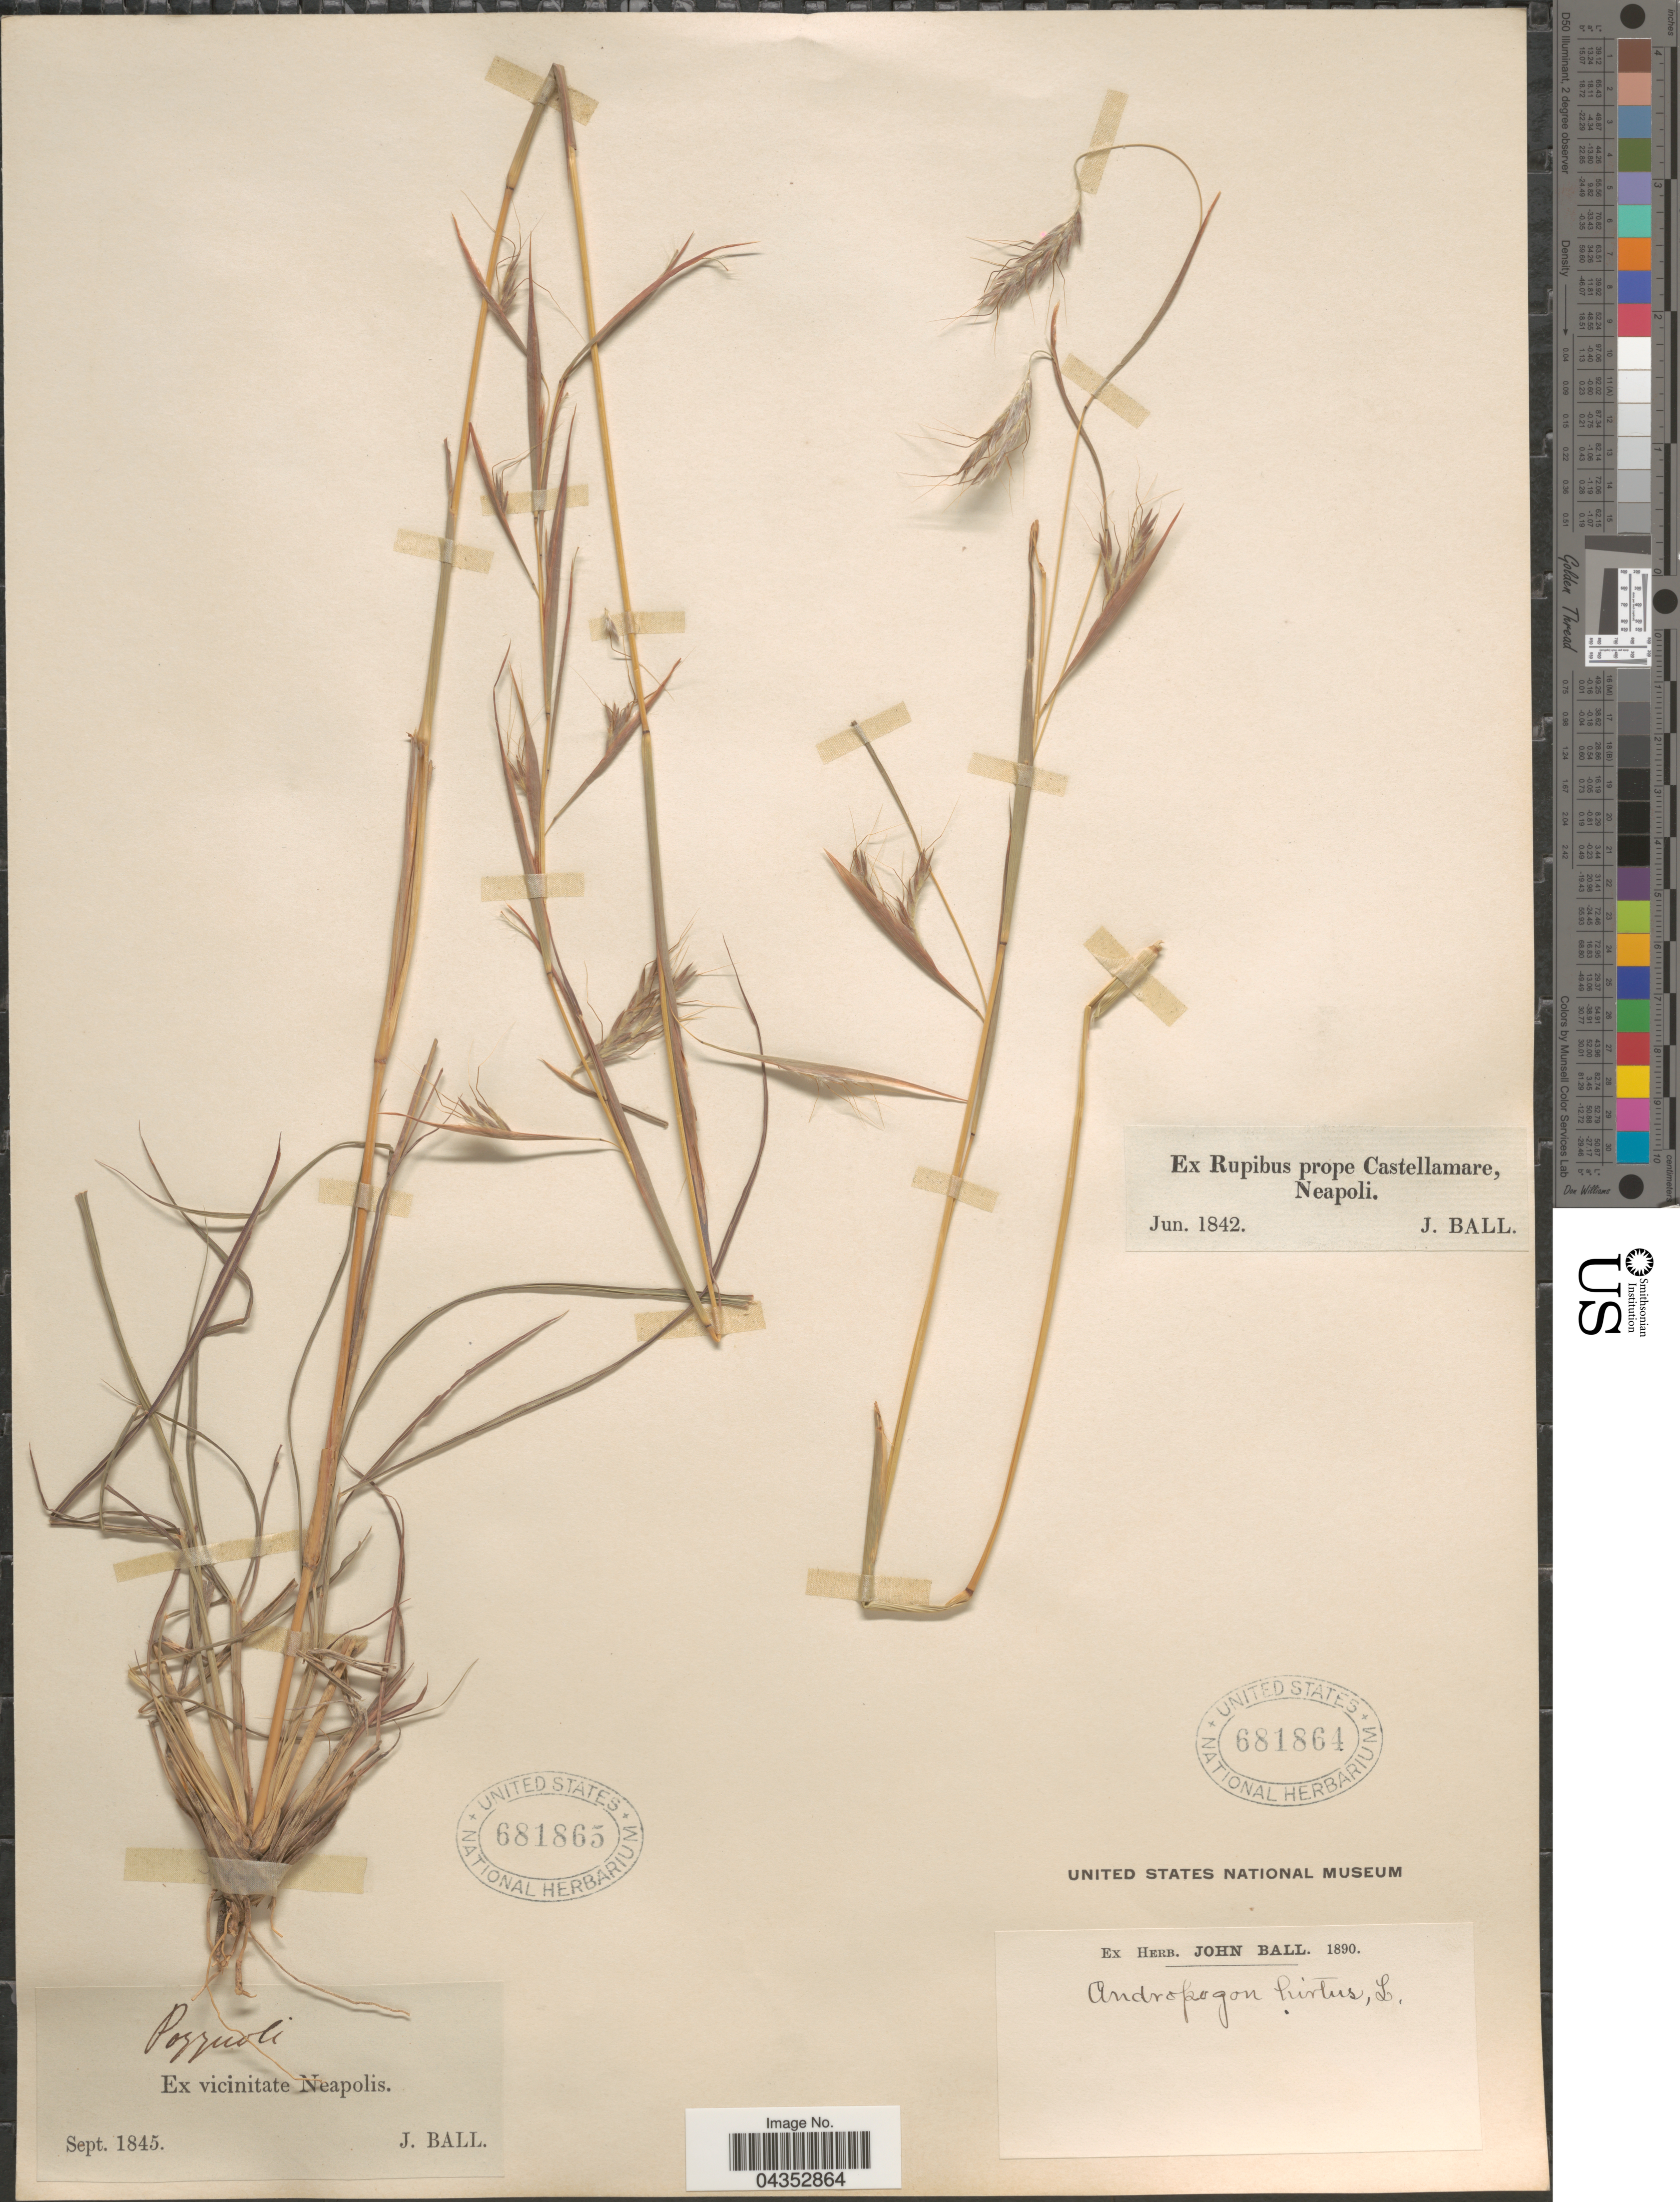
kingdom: Plantae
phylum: Tracheophyta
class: Liliopsida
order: Poales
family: Poaceae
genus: Hyparrhenia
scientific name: Hyparrhenia hirta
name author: (L.) Stapf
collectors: J. Ball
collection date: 1842-06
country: Italy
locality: Ex Rupibus prope Castellamare, Neapoli.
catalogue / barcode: US 681864-2